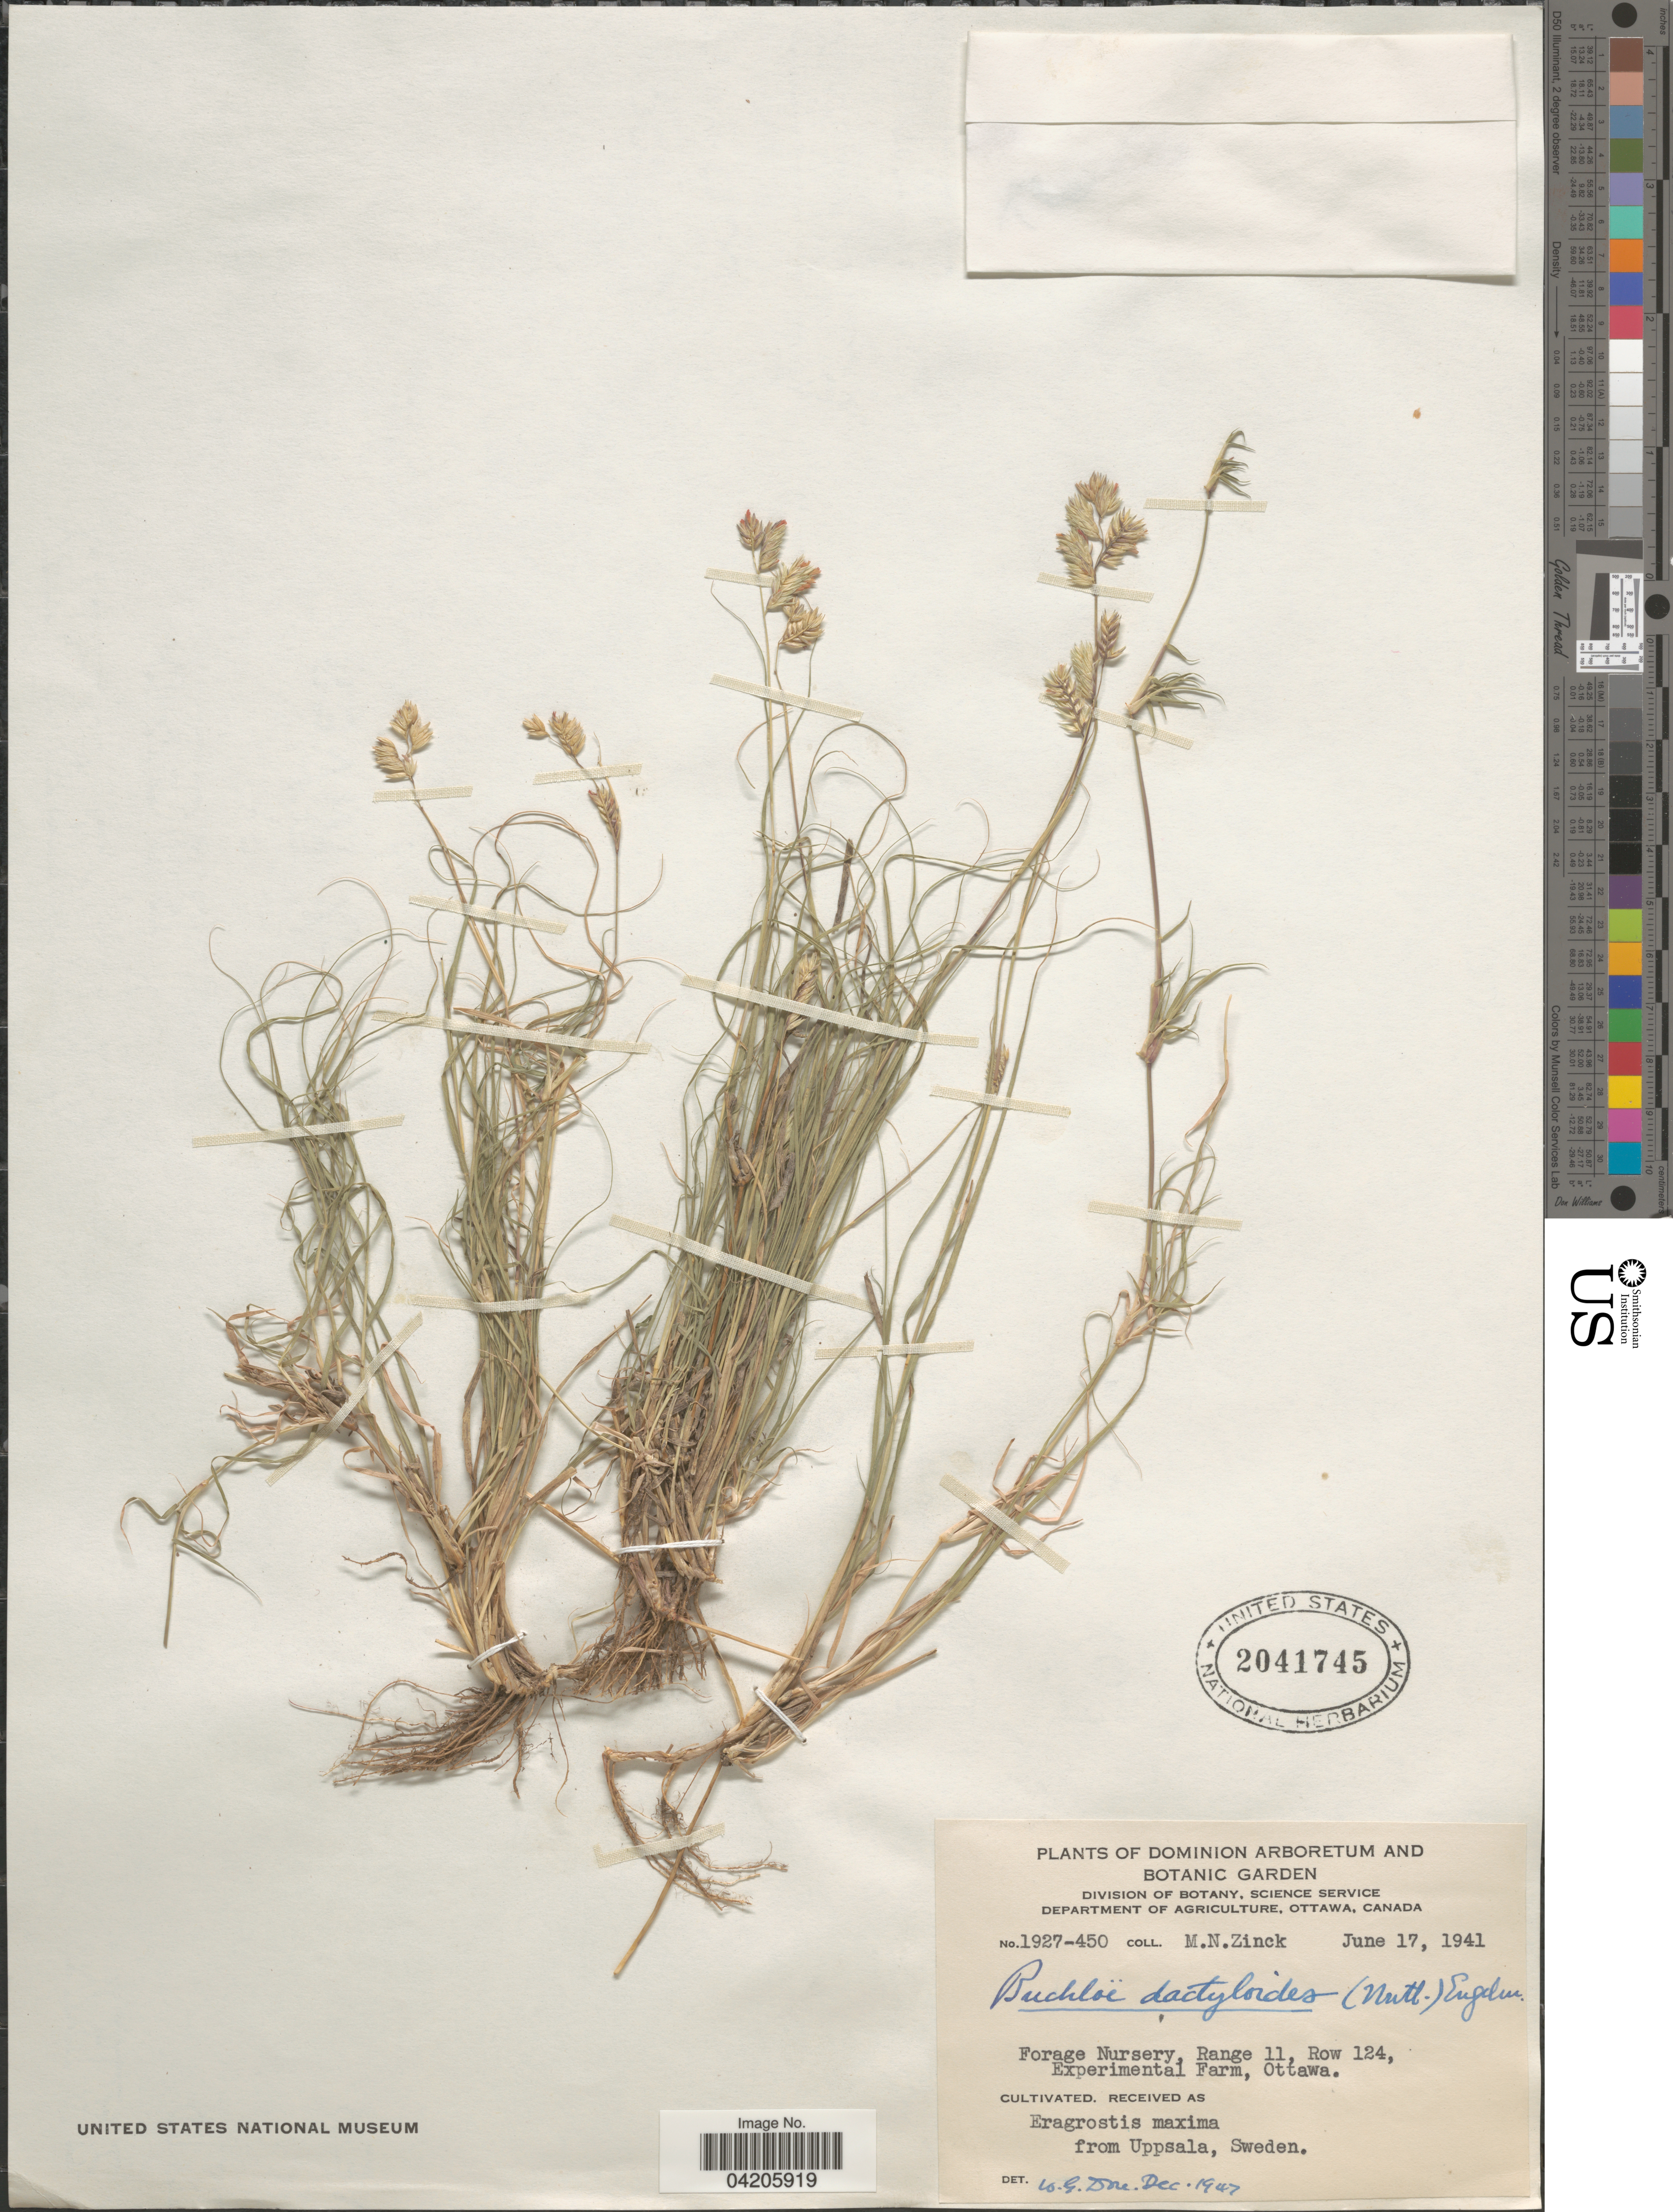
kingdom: Plantae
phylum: Tracheophyta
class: Liliopsida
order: Poales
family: Poaceae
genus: Bouteloua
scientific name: Bouteloua dactyloides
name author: (Nutt.) Columbus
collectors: M. Zinck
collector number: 1927-450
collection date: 1941-06-17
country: Canada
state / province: Ontario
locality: Dominion Arboretum and Botanic Garden. Forage Nursery, Range 11, Row 124, Experimental Farm, Ottawa.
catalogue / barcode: US 2041745